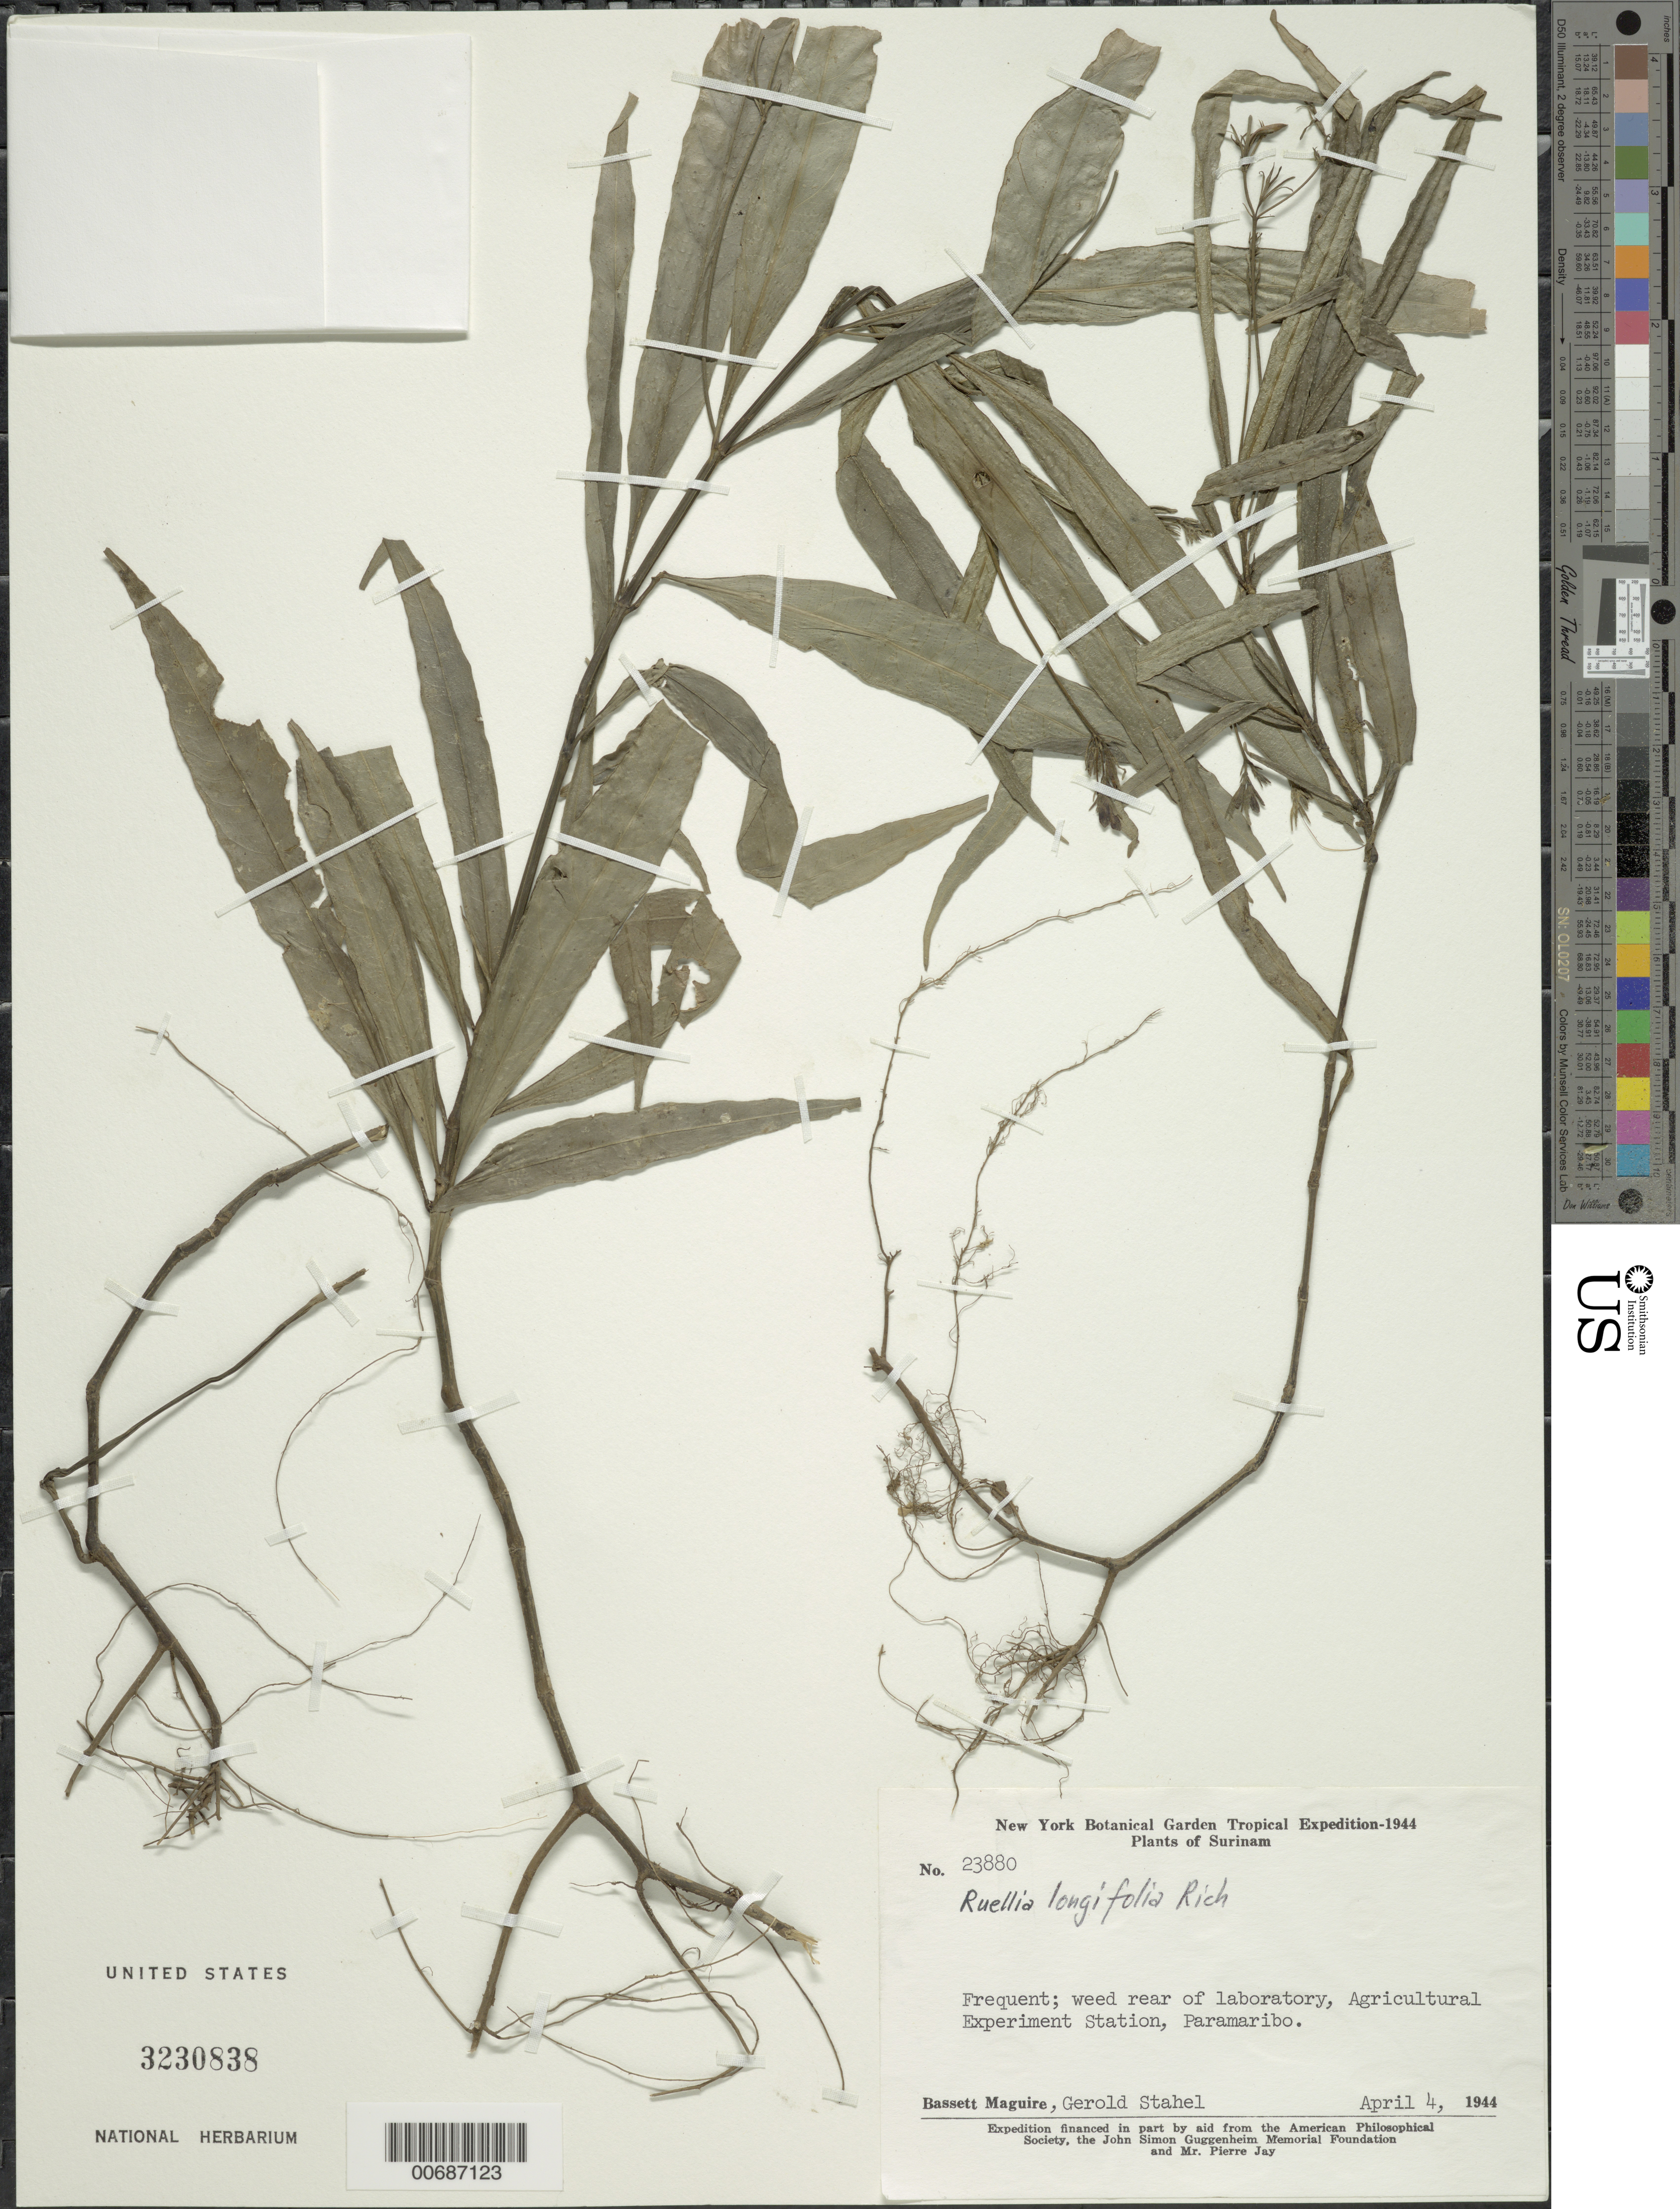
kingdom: Plantae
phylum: Tracheophyta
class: Magnoliopsida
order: Lamiales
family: Acanthaceae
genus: Ruellia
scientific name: Ruellia longifolia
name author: Rich.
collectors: B. Maguire & G. Stahel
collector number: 23880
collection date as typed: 4-Apr-44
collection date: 1944-04-04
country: Suriname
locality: Paramaribo, Agricultural Experiment Station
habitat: Rear of laboratory.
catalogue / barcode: US 3230838